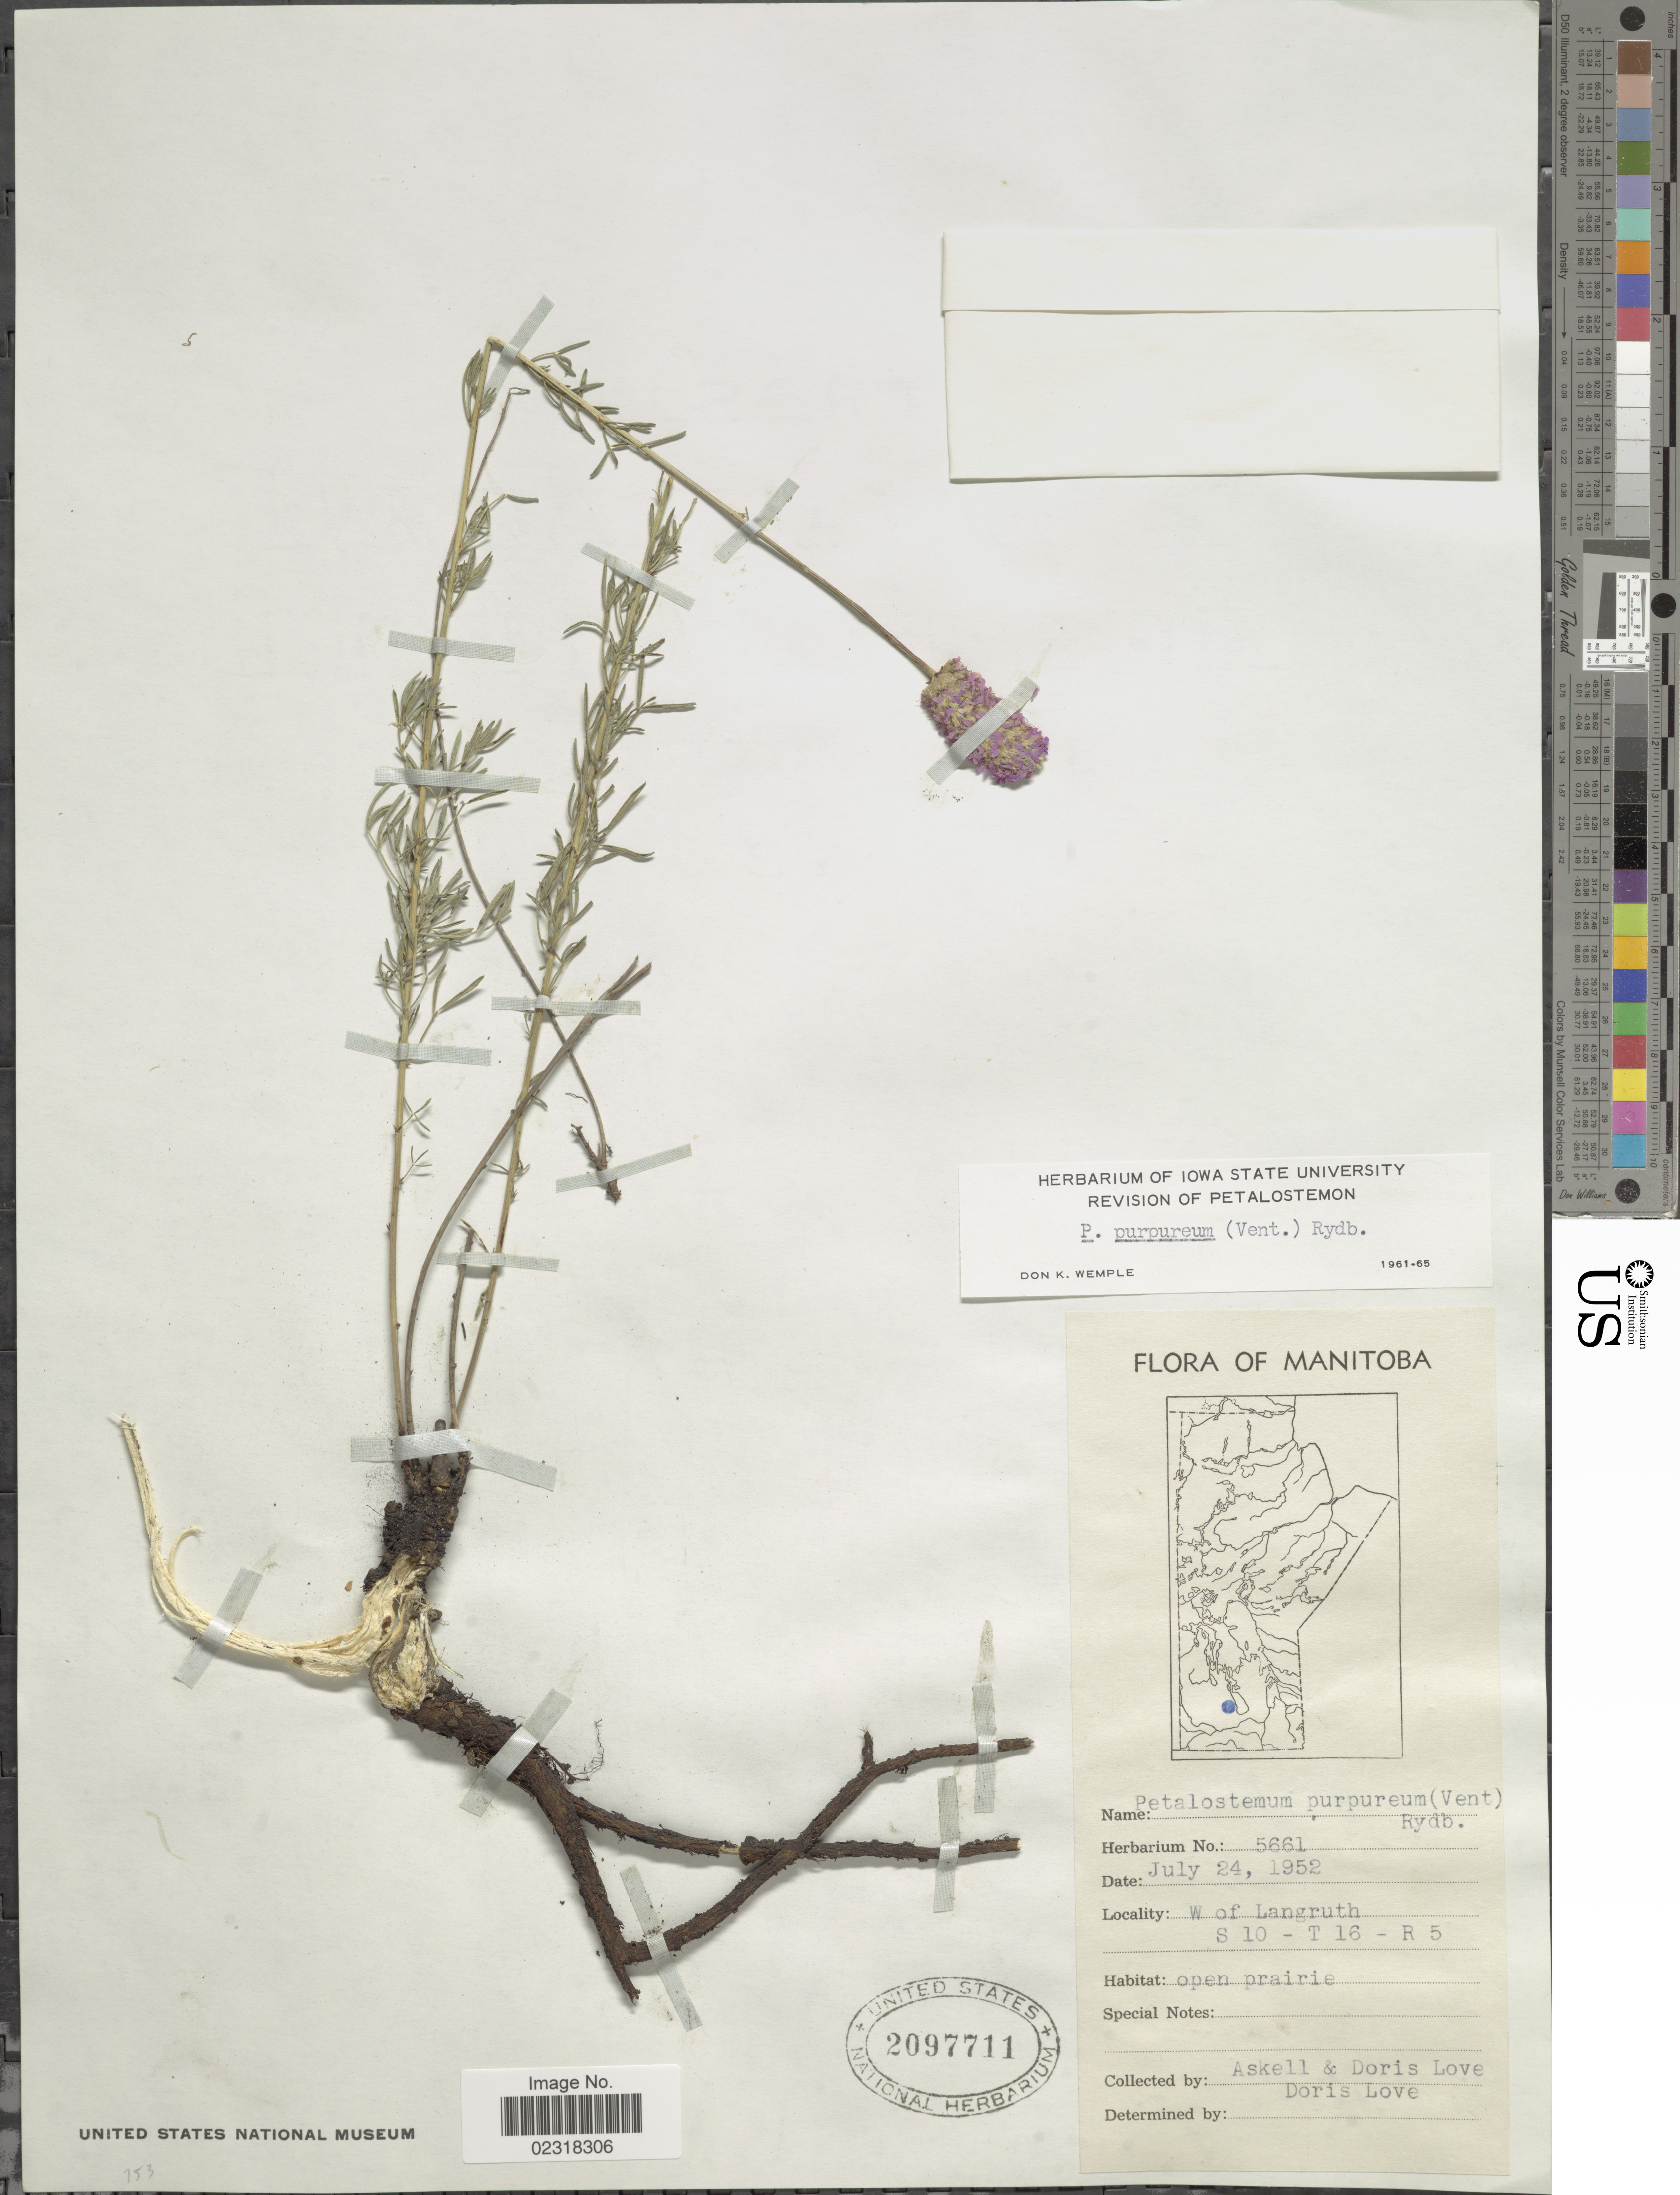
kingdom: Plantae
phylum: Tracheophyta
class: Magnoliopsida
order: Fabales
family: Fabaceae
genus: Dalea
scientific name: Dalea purpurea var. purpurea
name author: Vent.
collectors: Á. Löve & D. Löve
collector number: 5661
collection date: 1952-07-24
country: Canada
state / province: Manitoba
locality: W of Langruth S 10 - T 16 - R 5, open prairie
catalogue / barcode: US 2097711